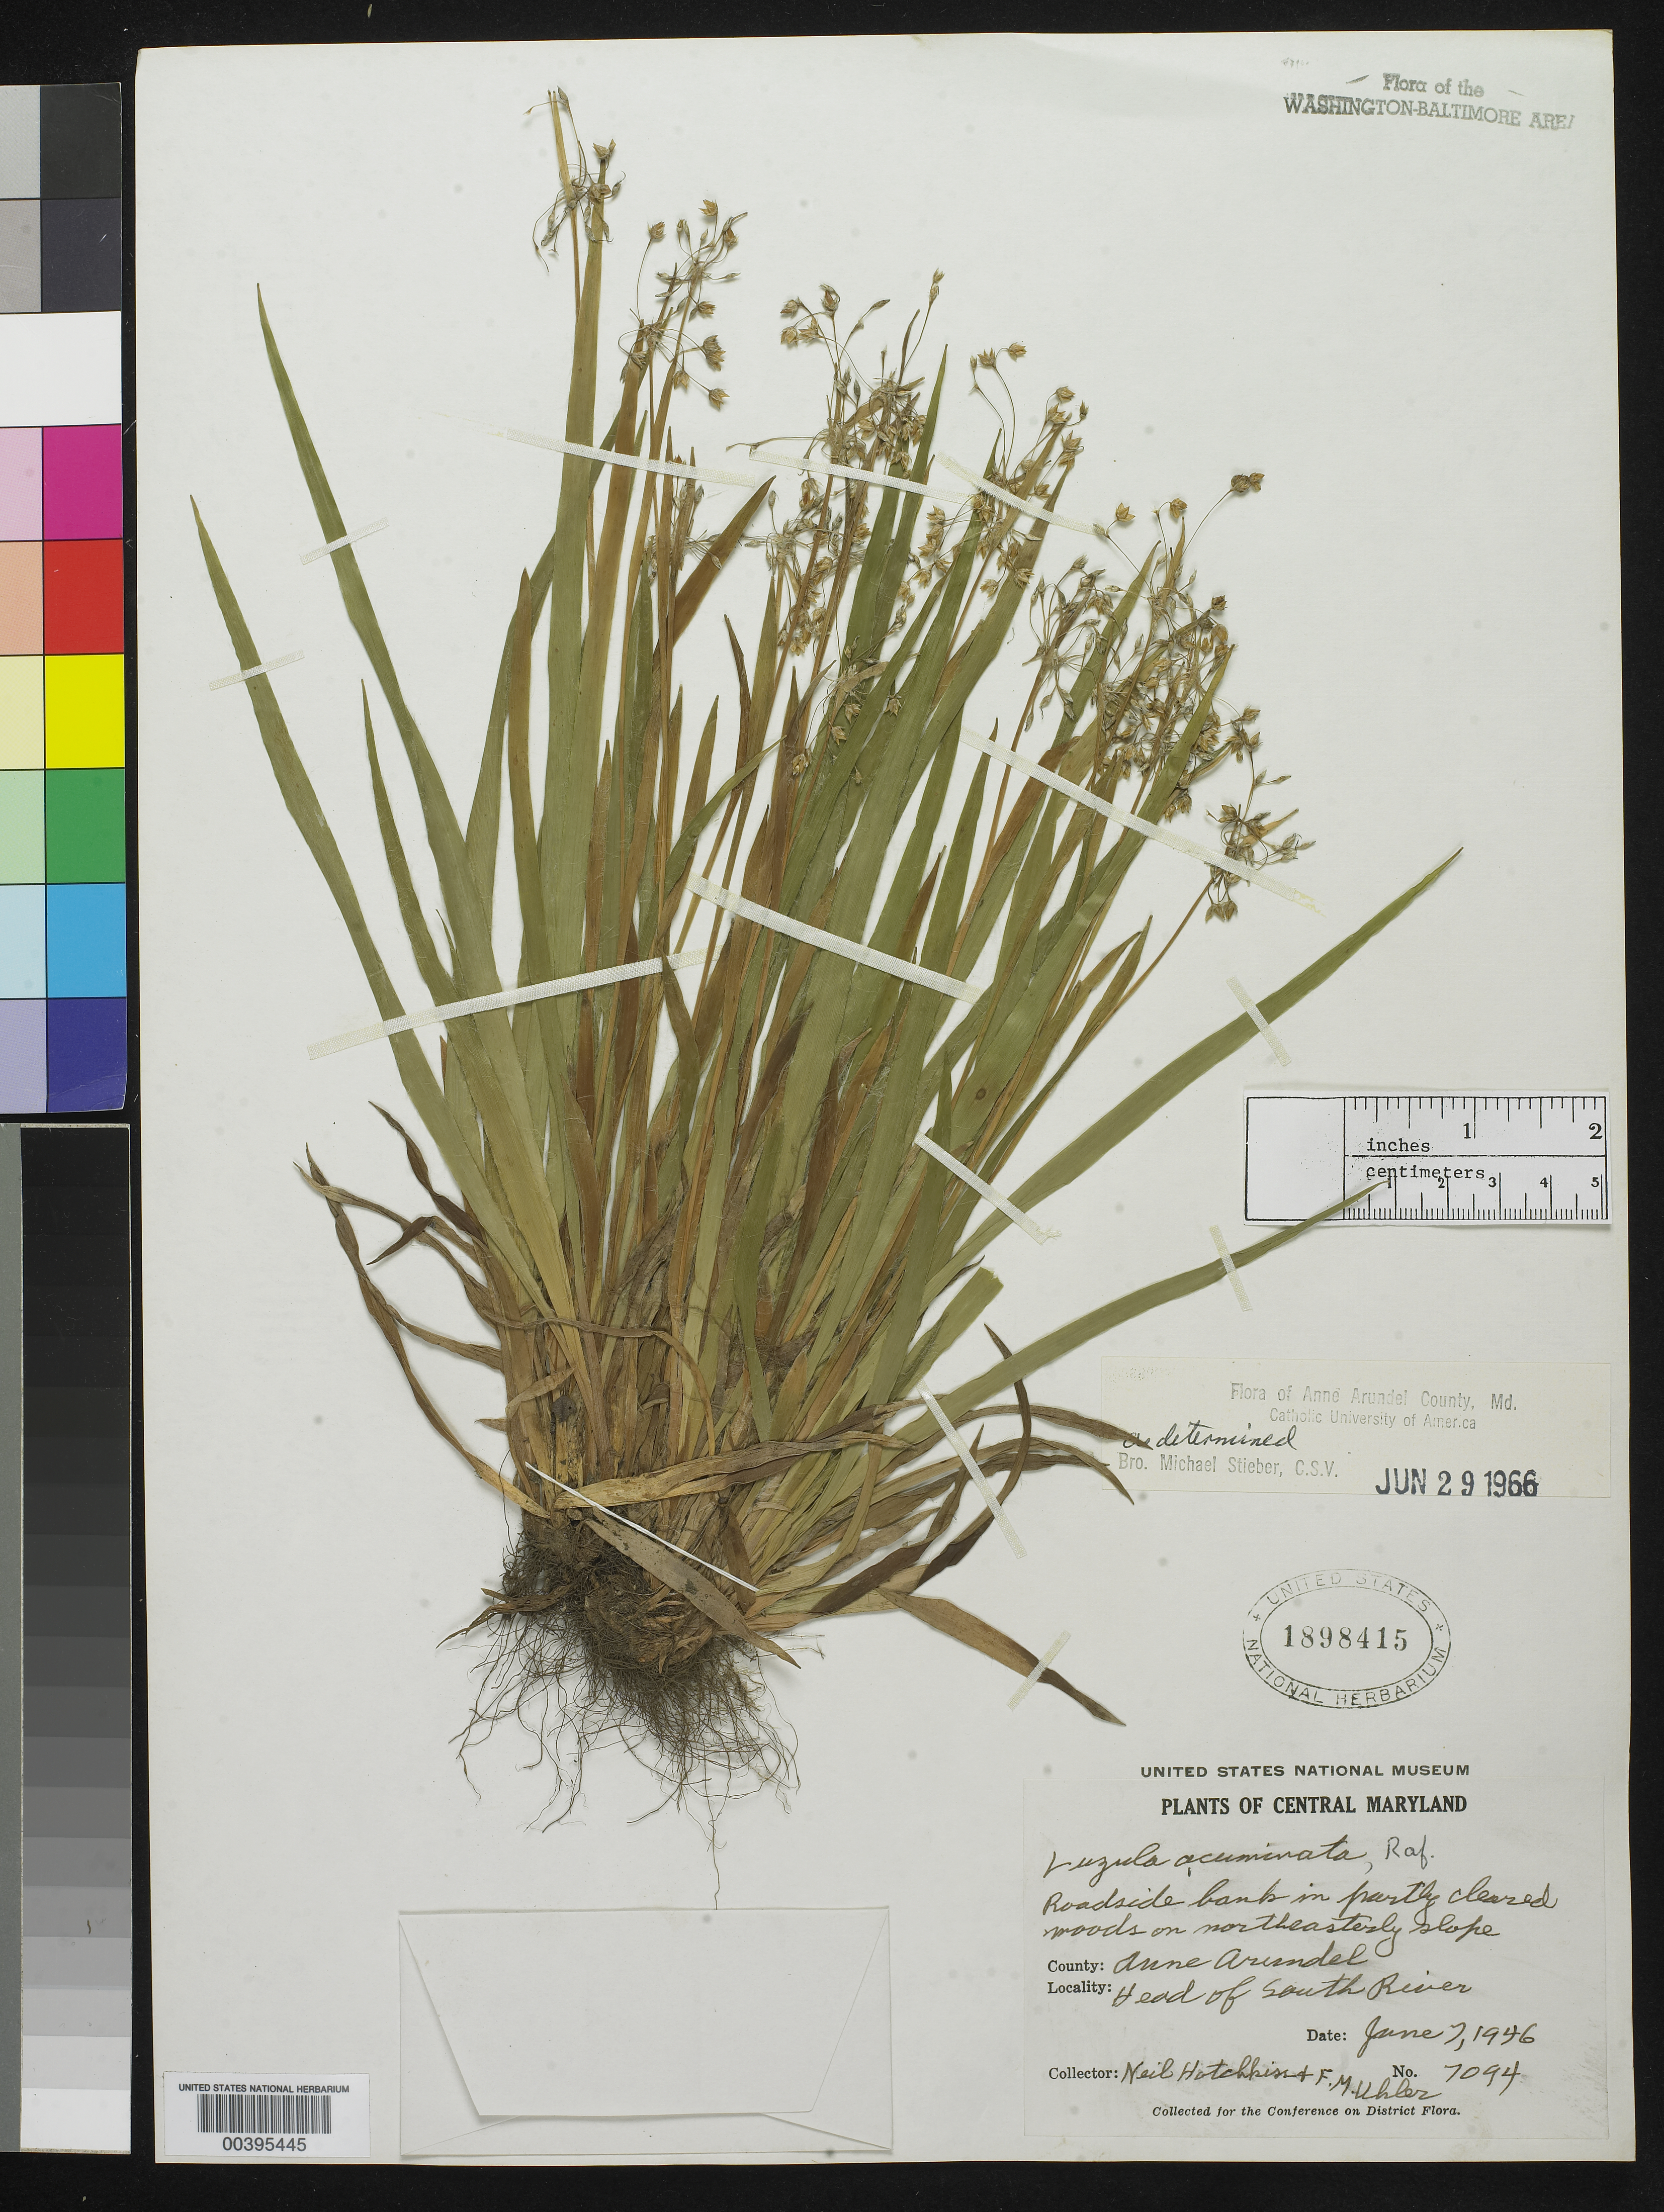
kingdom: Plantae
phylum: Tracheophyta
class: Liliopsida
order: Poales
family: Juncaceae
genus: Luzula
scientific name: Luzula acuminata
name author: Raf.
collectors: N. Hotchkiss & F. M. Uhler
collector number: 7094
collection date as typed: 07 Jun 1946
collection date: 1946-06-07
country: United States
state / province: Maryland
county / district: Anne Arundel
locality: South River Head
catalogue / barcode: US 1898415